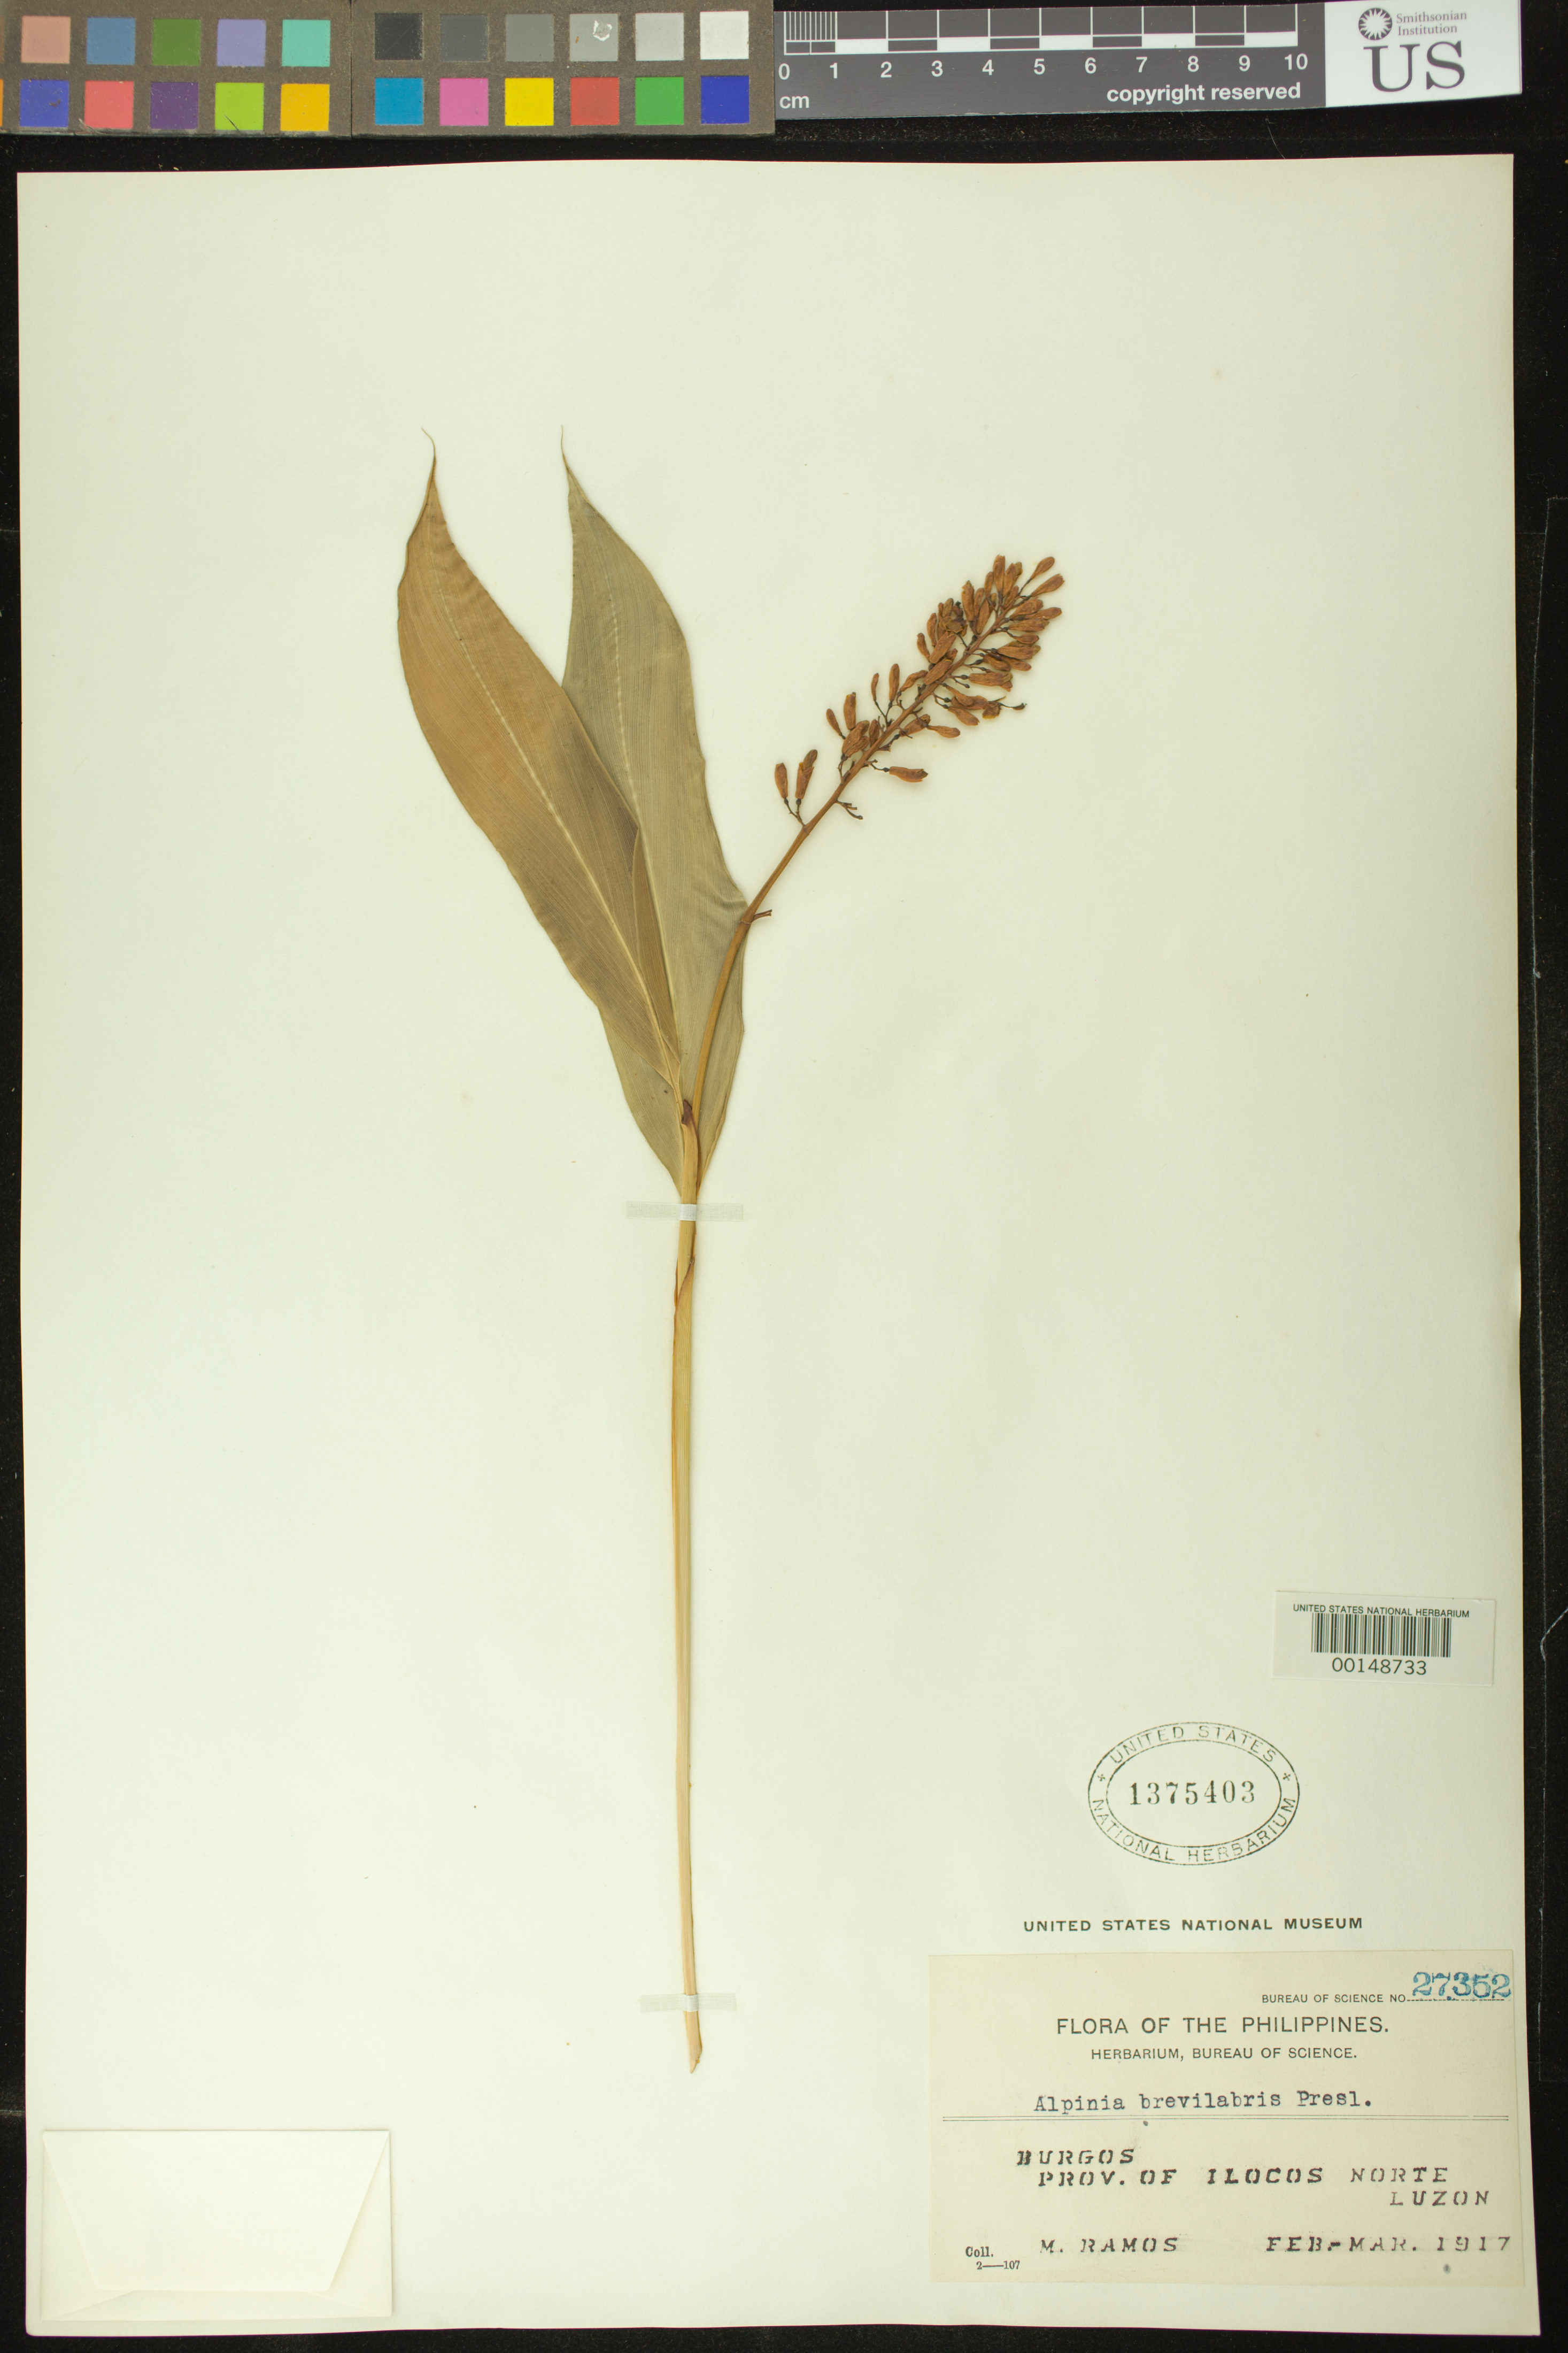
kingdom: Plantae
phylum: Tracheophyta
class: Liliopsida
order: Zingiberales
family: Zingiberaceae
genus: Alpinia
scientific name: Alpinia brevilabris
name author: C. Presl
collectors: M. Ramos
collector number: Bur. Sci. 27352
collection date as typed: Feb 1917 to -- Mar 1917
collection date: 1917-02/1917-03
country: Philippines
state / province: Ilocos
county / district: Ilocos Norte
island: Luzon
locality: Burgos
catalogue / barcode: US 1375403